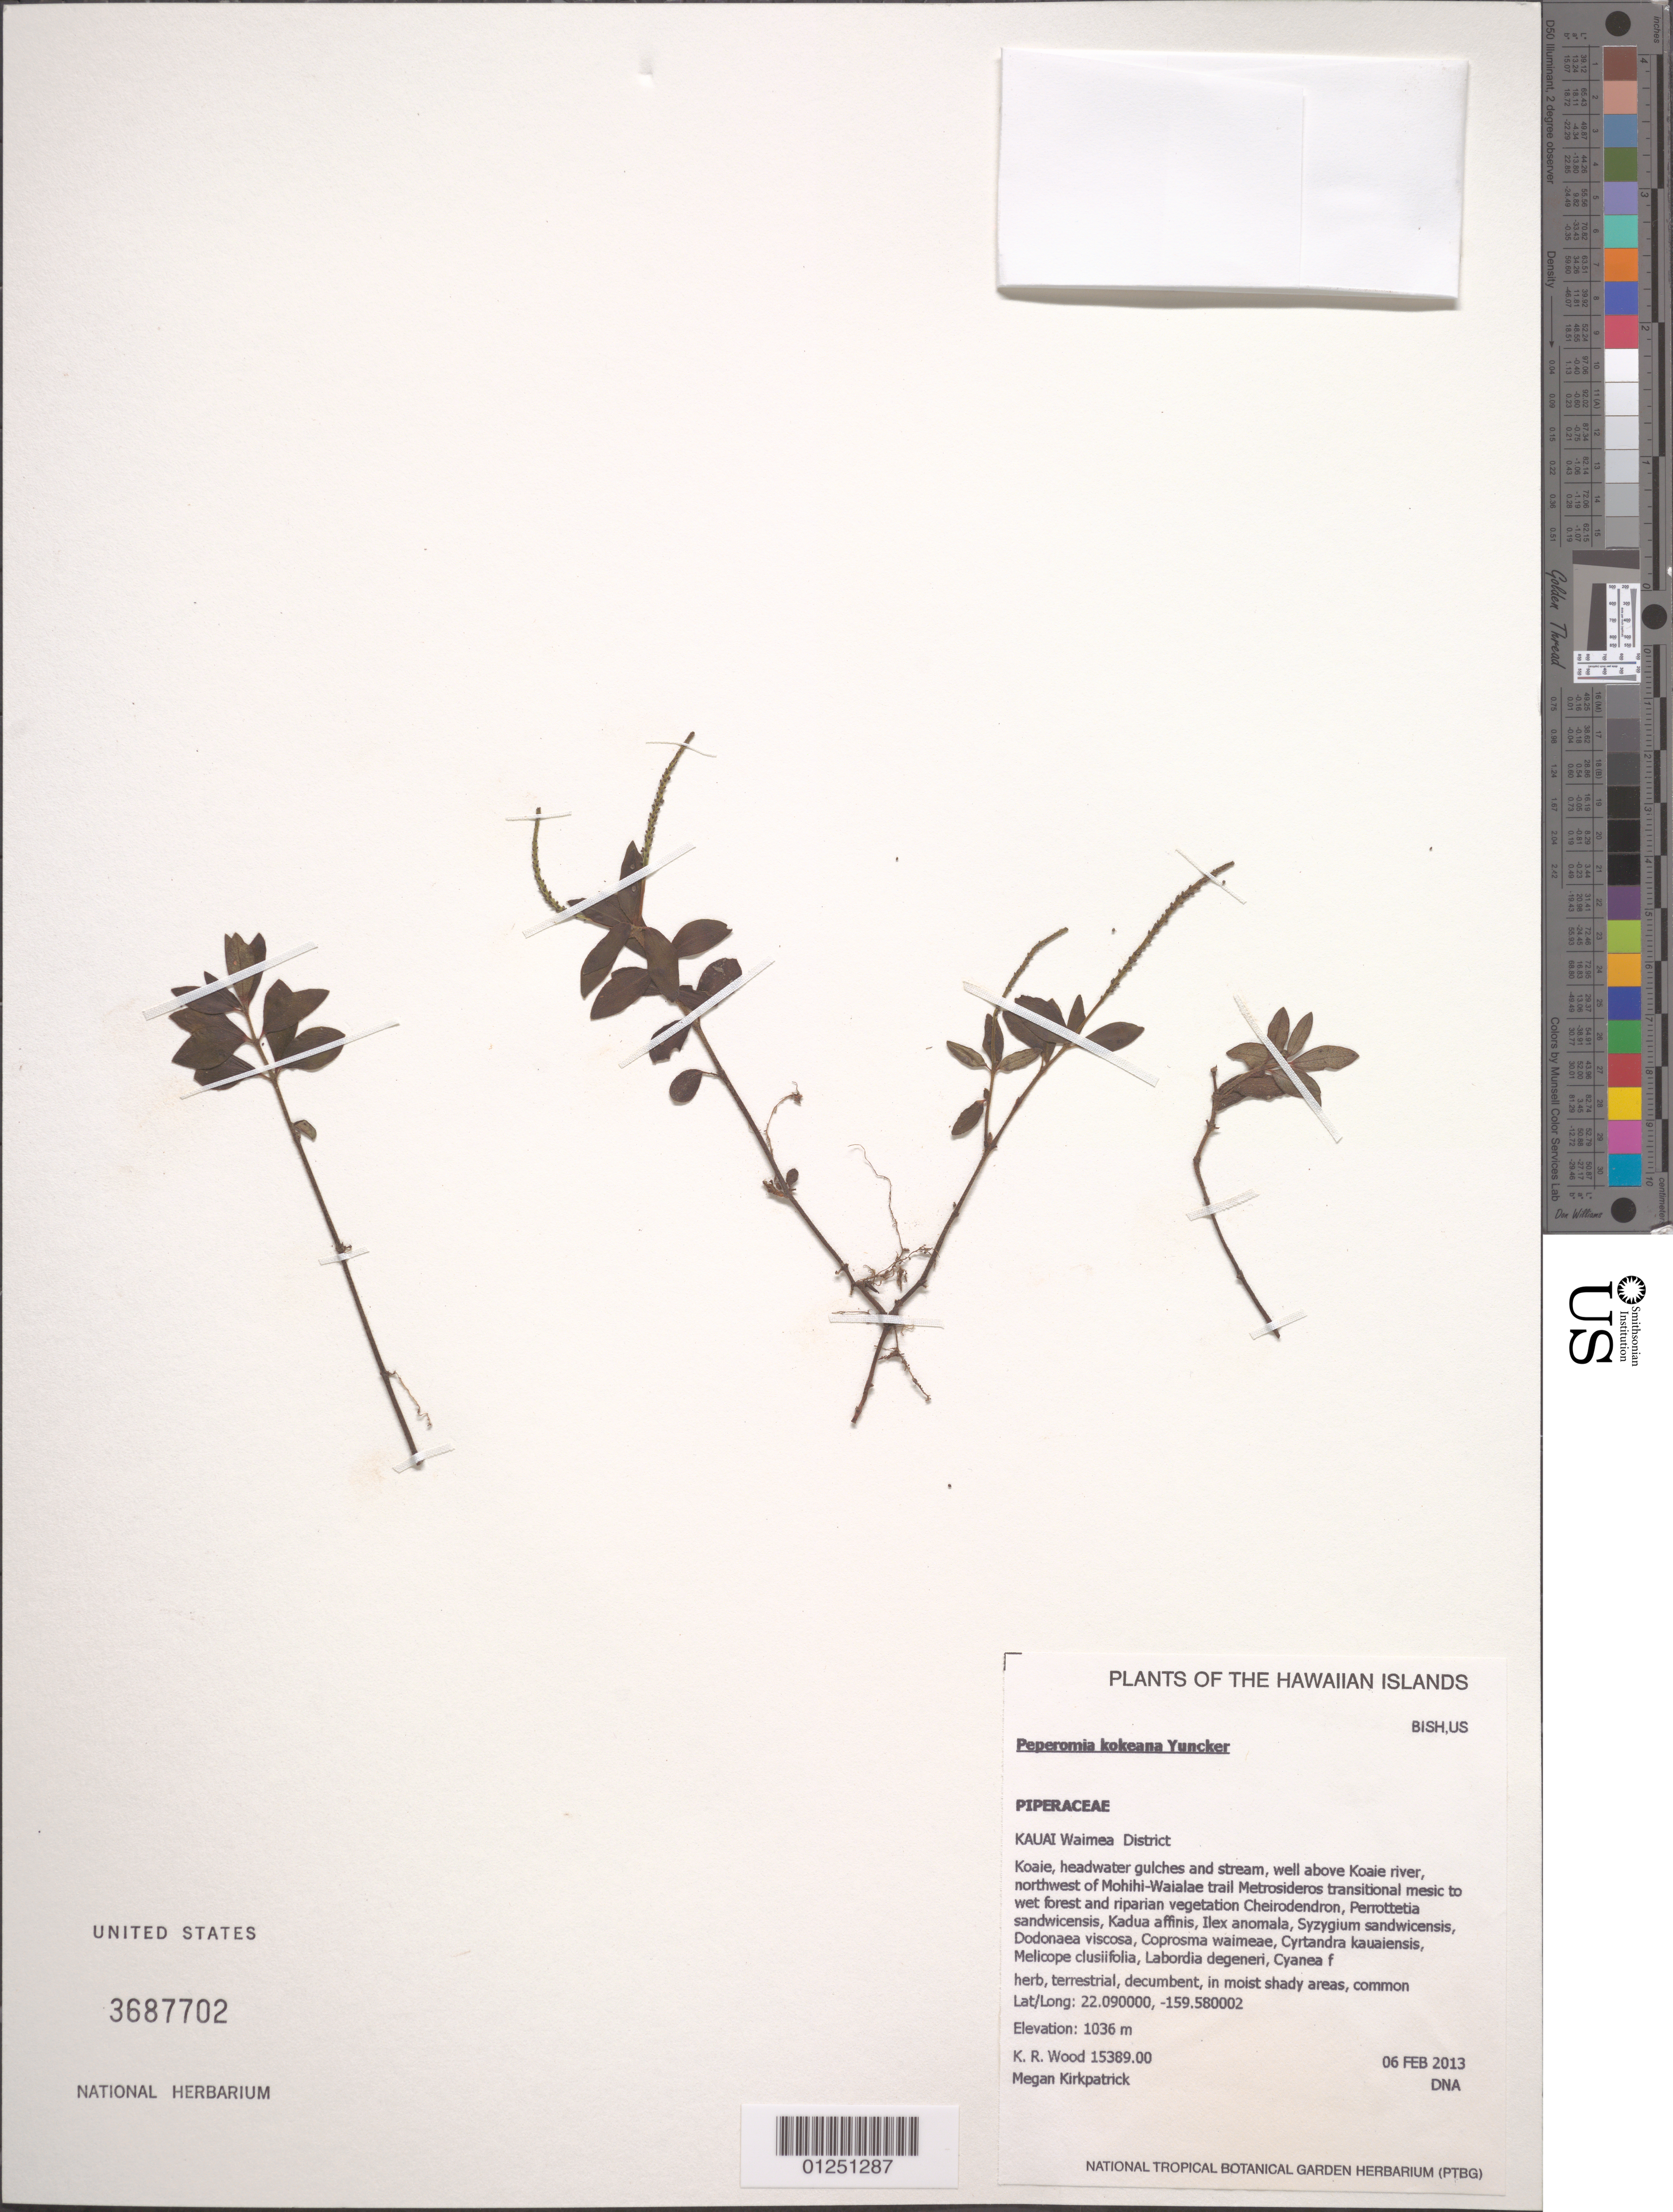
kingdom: Plantae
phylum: Tracheophyta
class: Magnoliopsida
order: Piperales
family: Piperaceae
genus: Peperomia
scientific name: Peperomia kokeana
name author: Yunck.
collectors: K. R. Wood & M. Kirkpatrick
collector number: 15389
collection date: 2013-02-06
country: United States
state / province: Hawaii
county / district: Kauai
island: Kaua'i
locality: Waimea District, Koaie, headwater gulches and stream, well above Koaie river, northwest of Mohihi-Waialae trail.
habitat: Transitional mesic to wet forest and riparian vegetation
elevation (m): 1036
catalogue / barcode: US 3687702